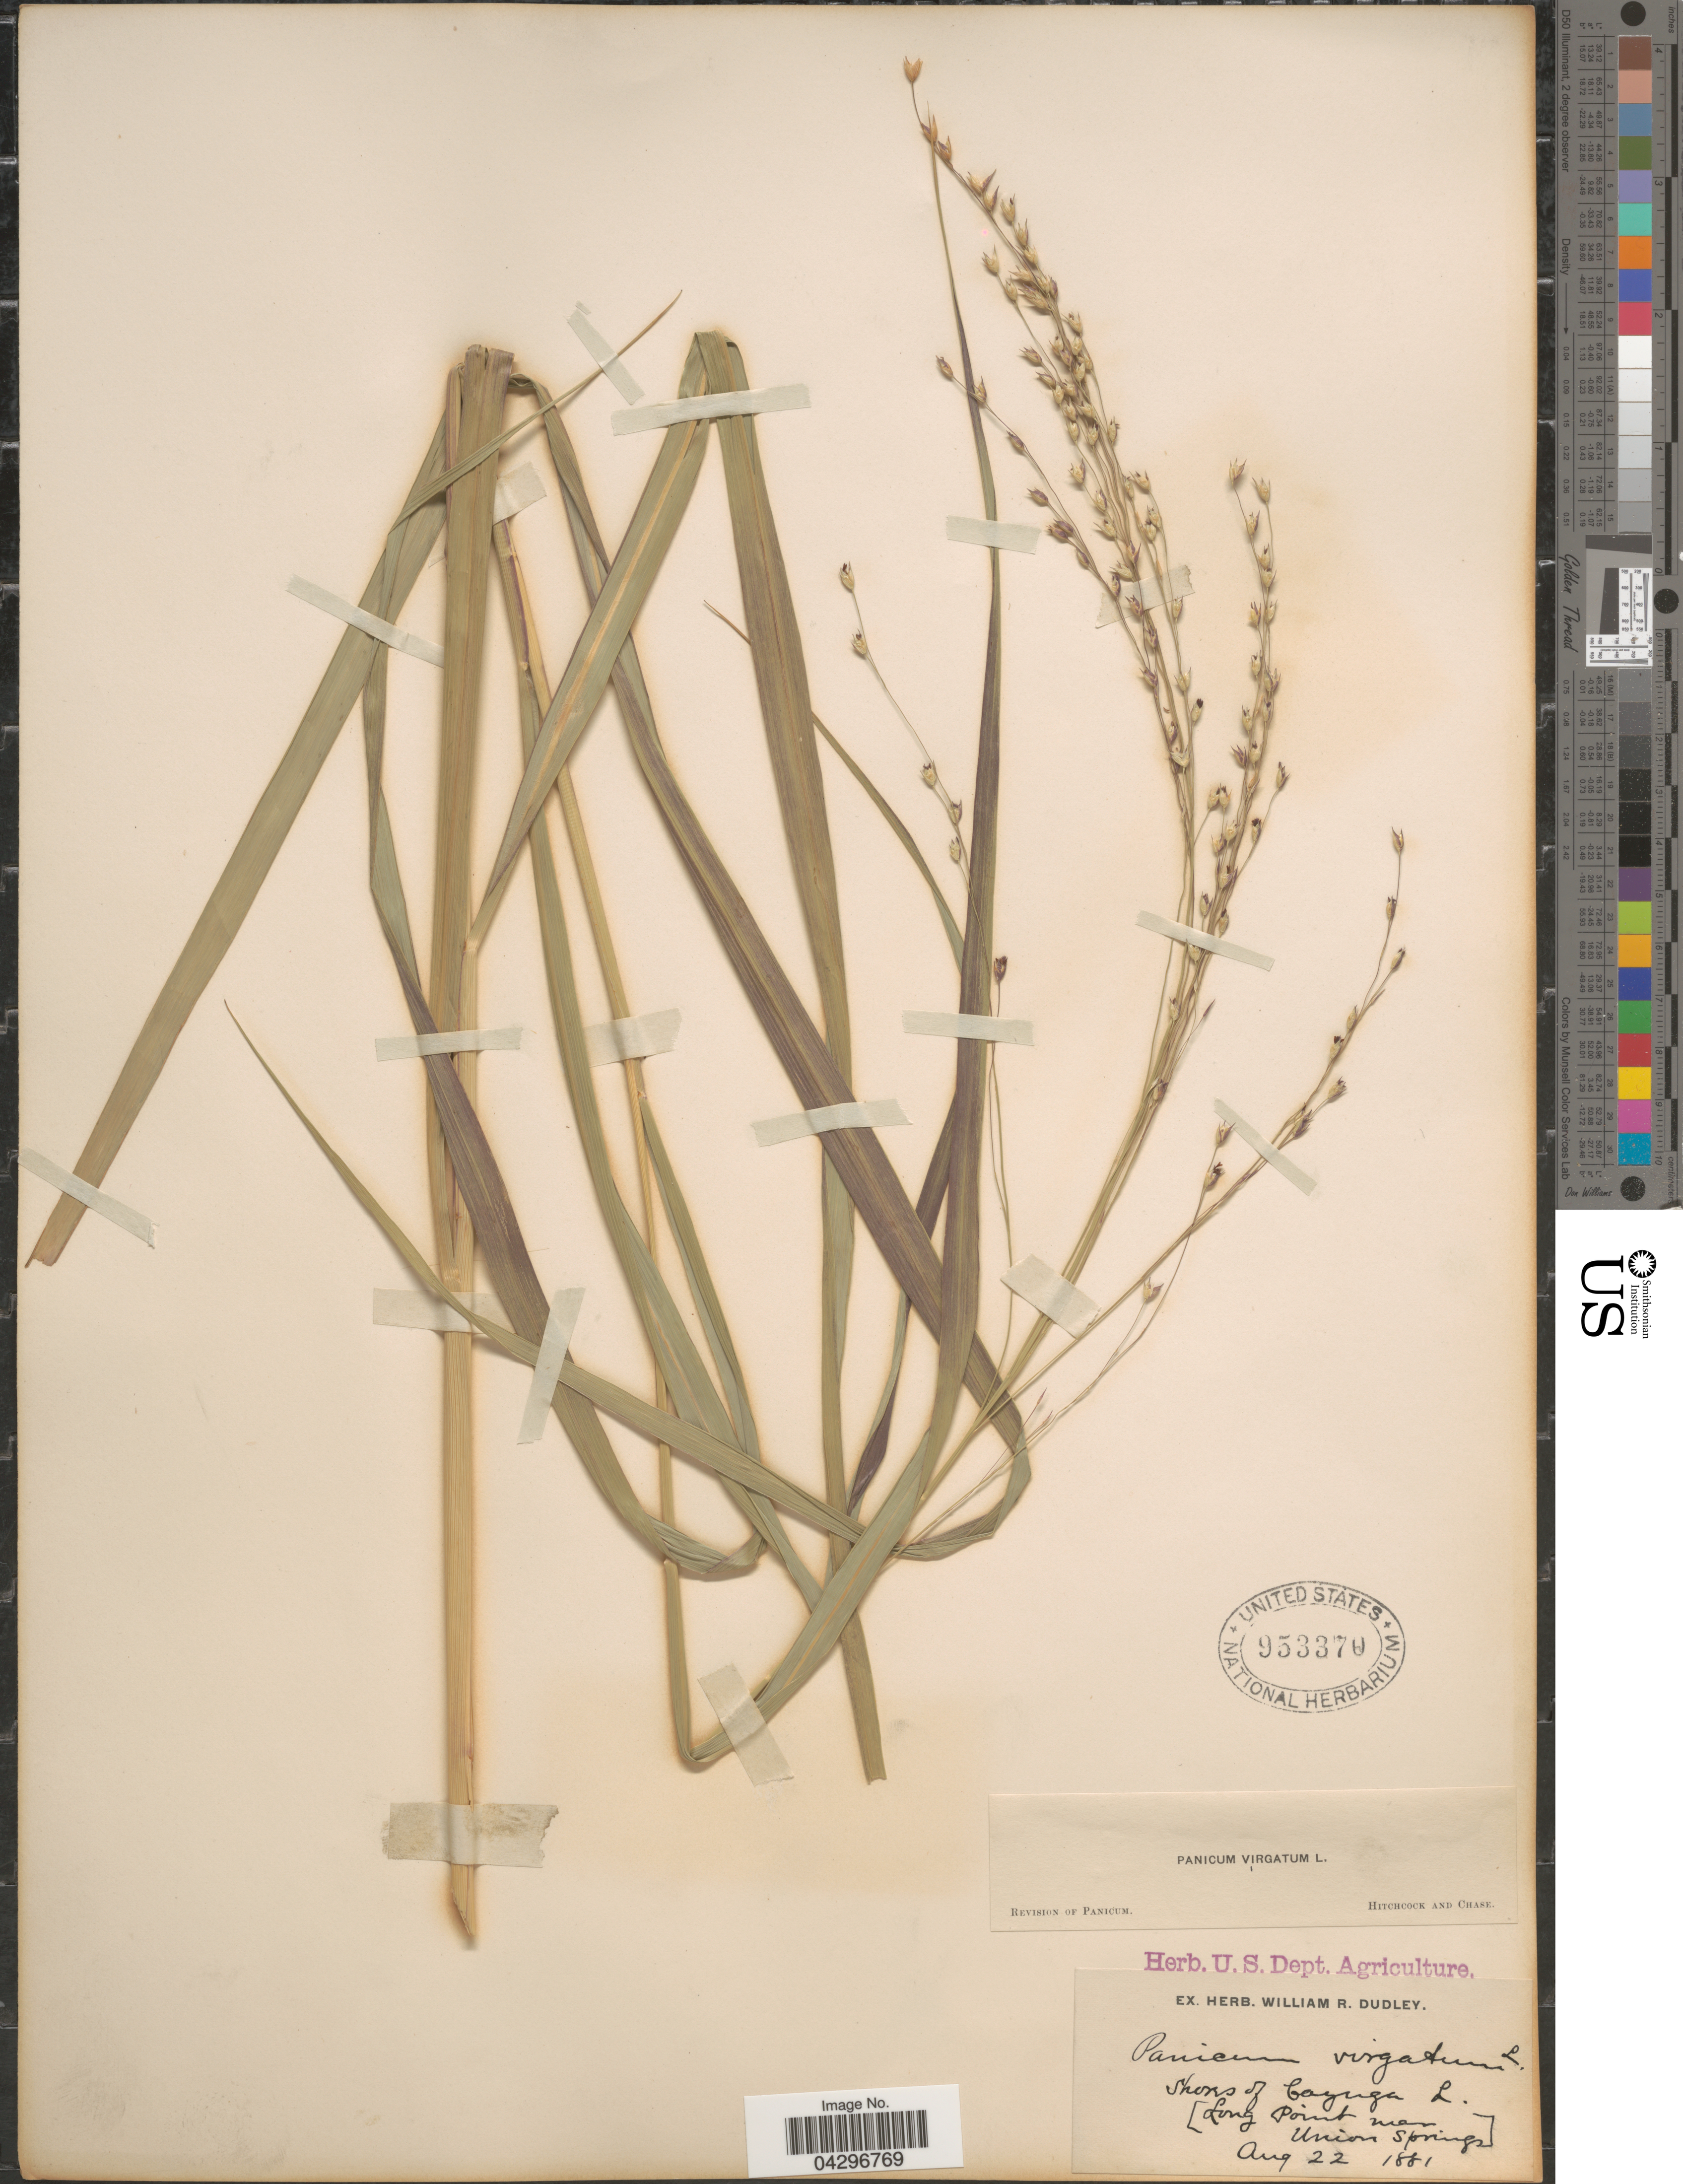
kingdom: Plantae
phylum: Tracheophyta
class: Liliopsida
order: Poales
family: Poaceae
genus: Panicum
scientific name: Panicum virgatum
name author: L.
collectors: W. Dudley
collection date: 1881-08-22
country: United States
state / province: New York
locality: Shores of Cayuga L. [Long Point near Union Springs].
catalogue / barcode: US 953370